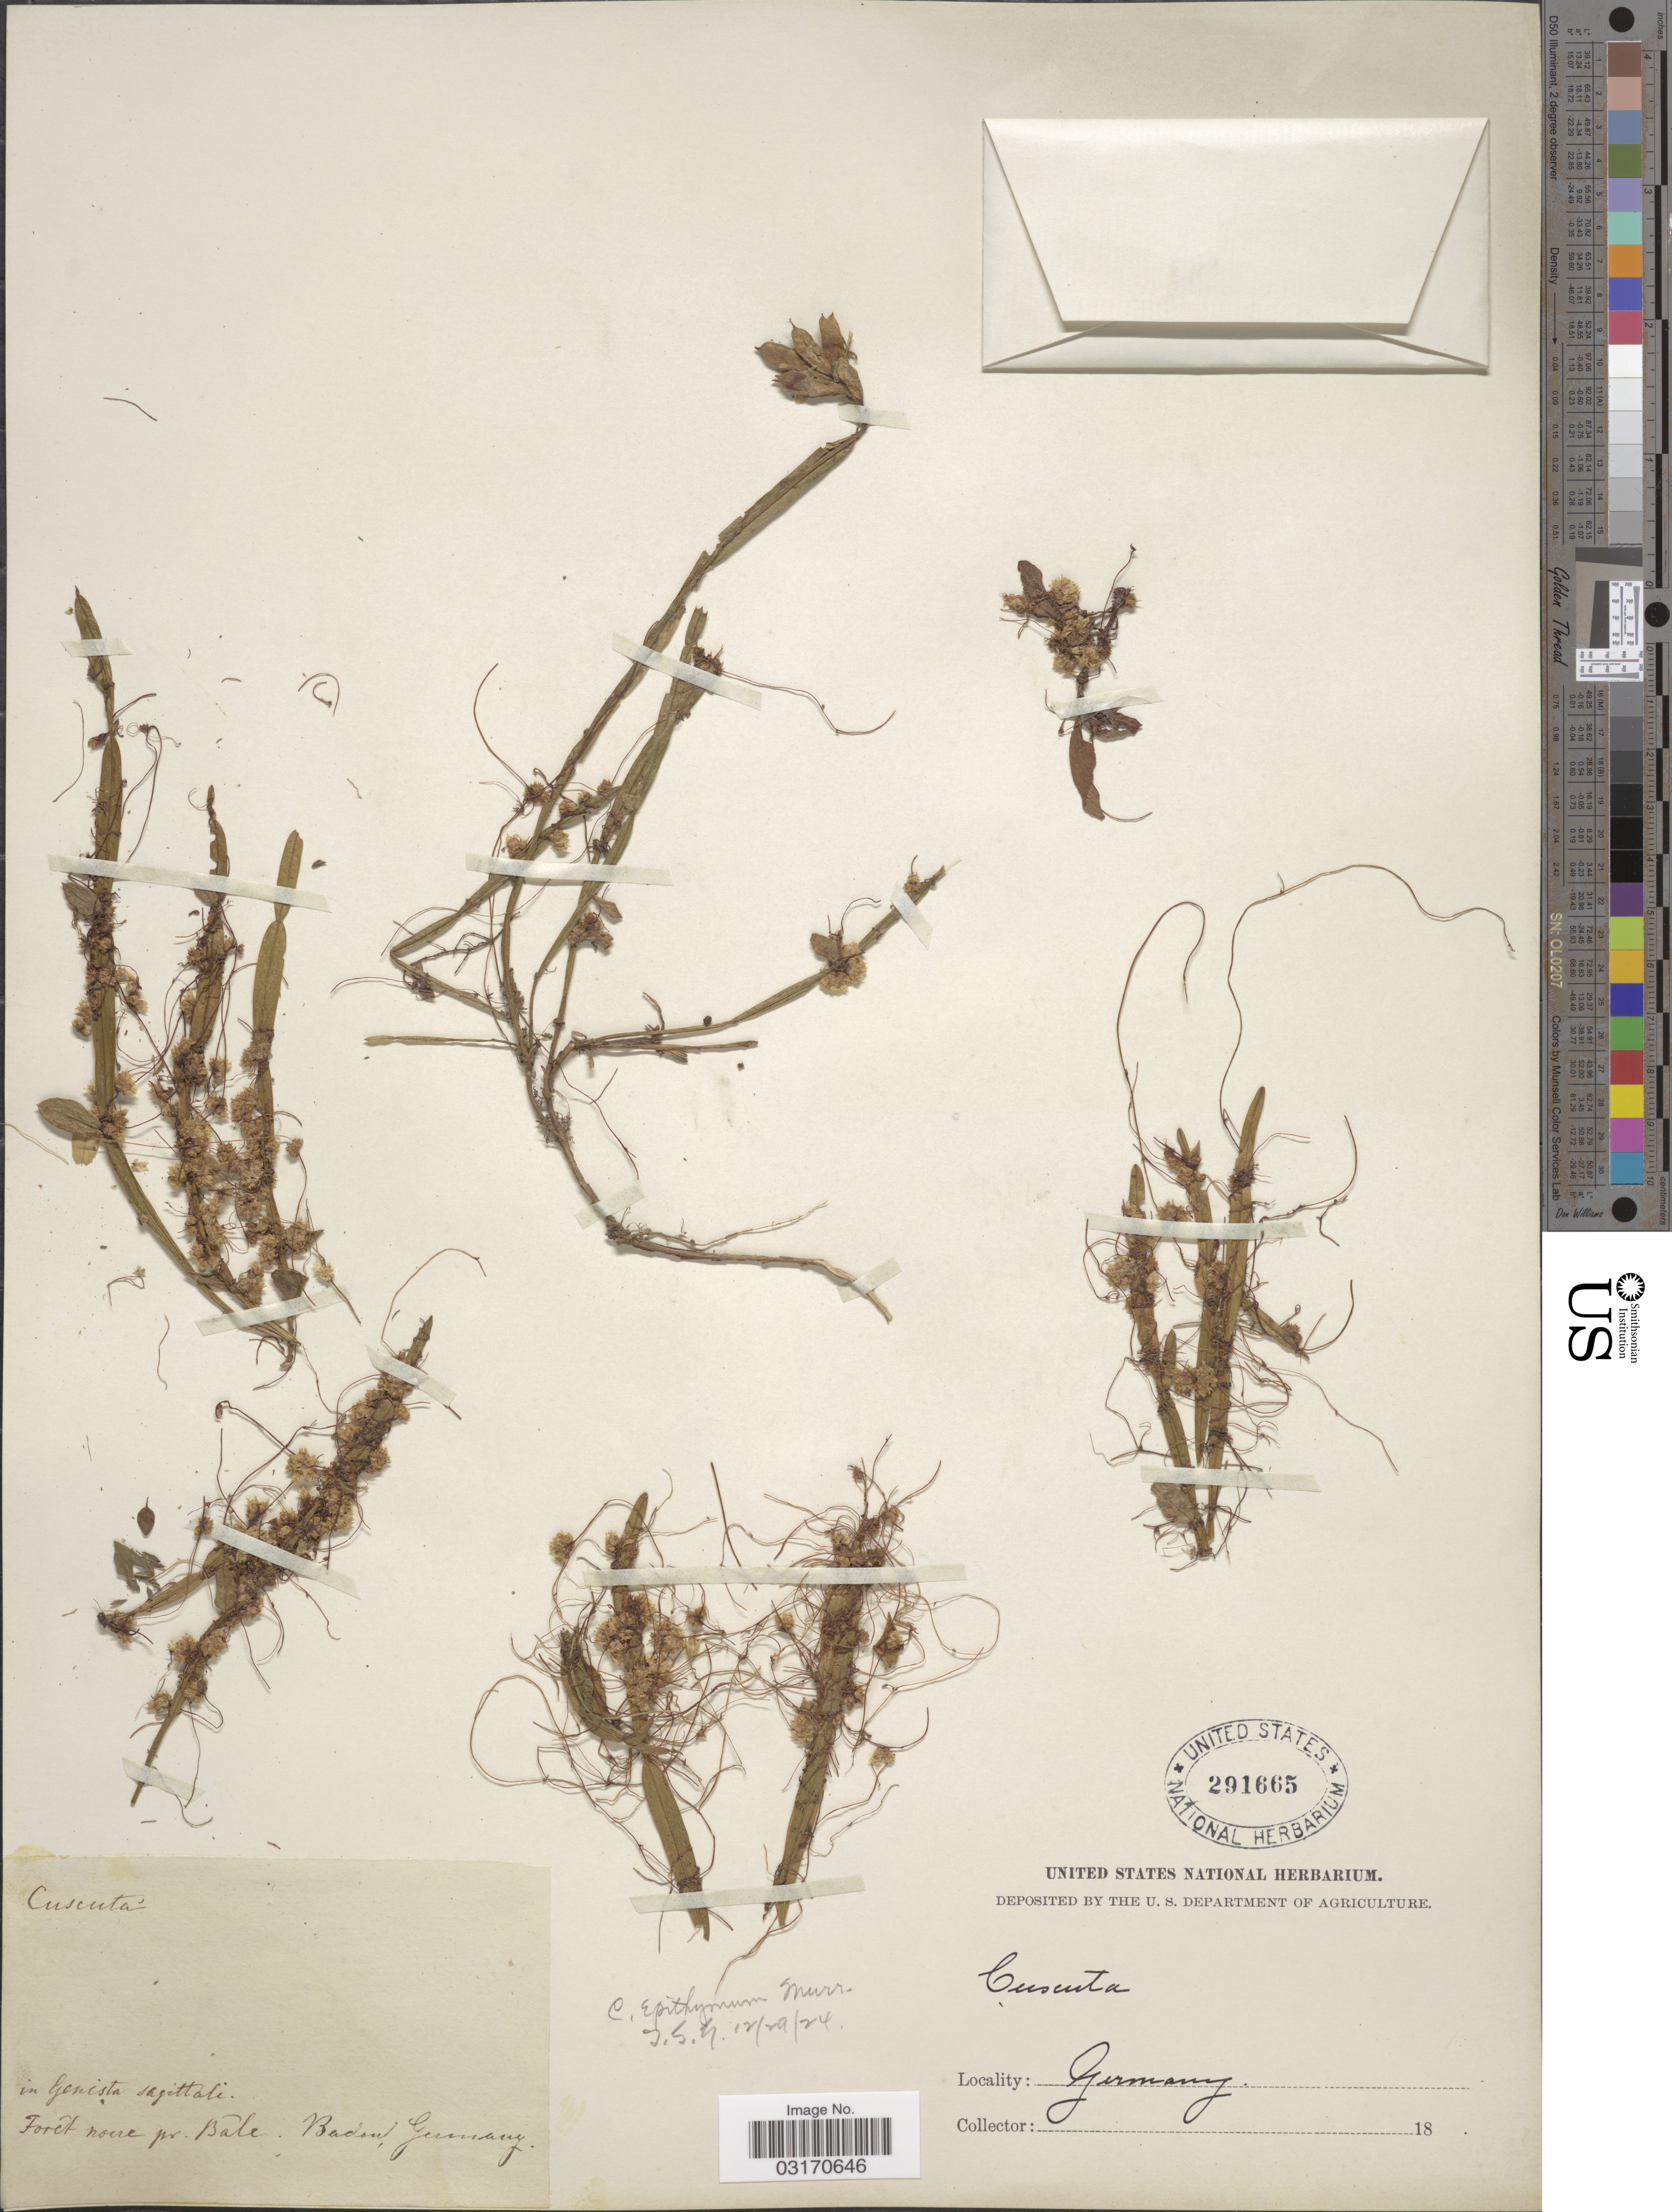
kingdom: Plantae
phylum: Tracheophyta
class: Magnoliopsida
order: Solanales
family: Convolvulaceae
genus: Cuscuta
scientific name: Cuscuta epithymum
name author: Murray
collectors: ex herb. United States National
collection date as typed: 18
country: Germany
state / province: Baden-Württemberg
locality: Forêt noire pr. Bale. Baden.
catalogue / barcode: US 291665